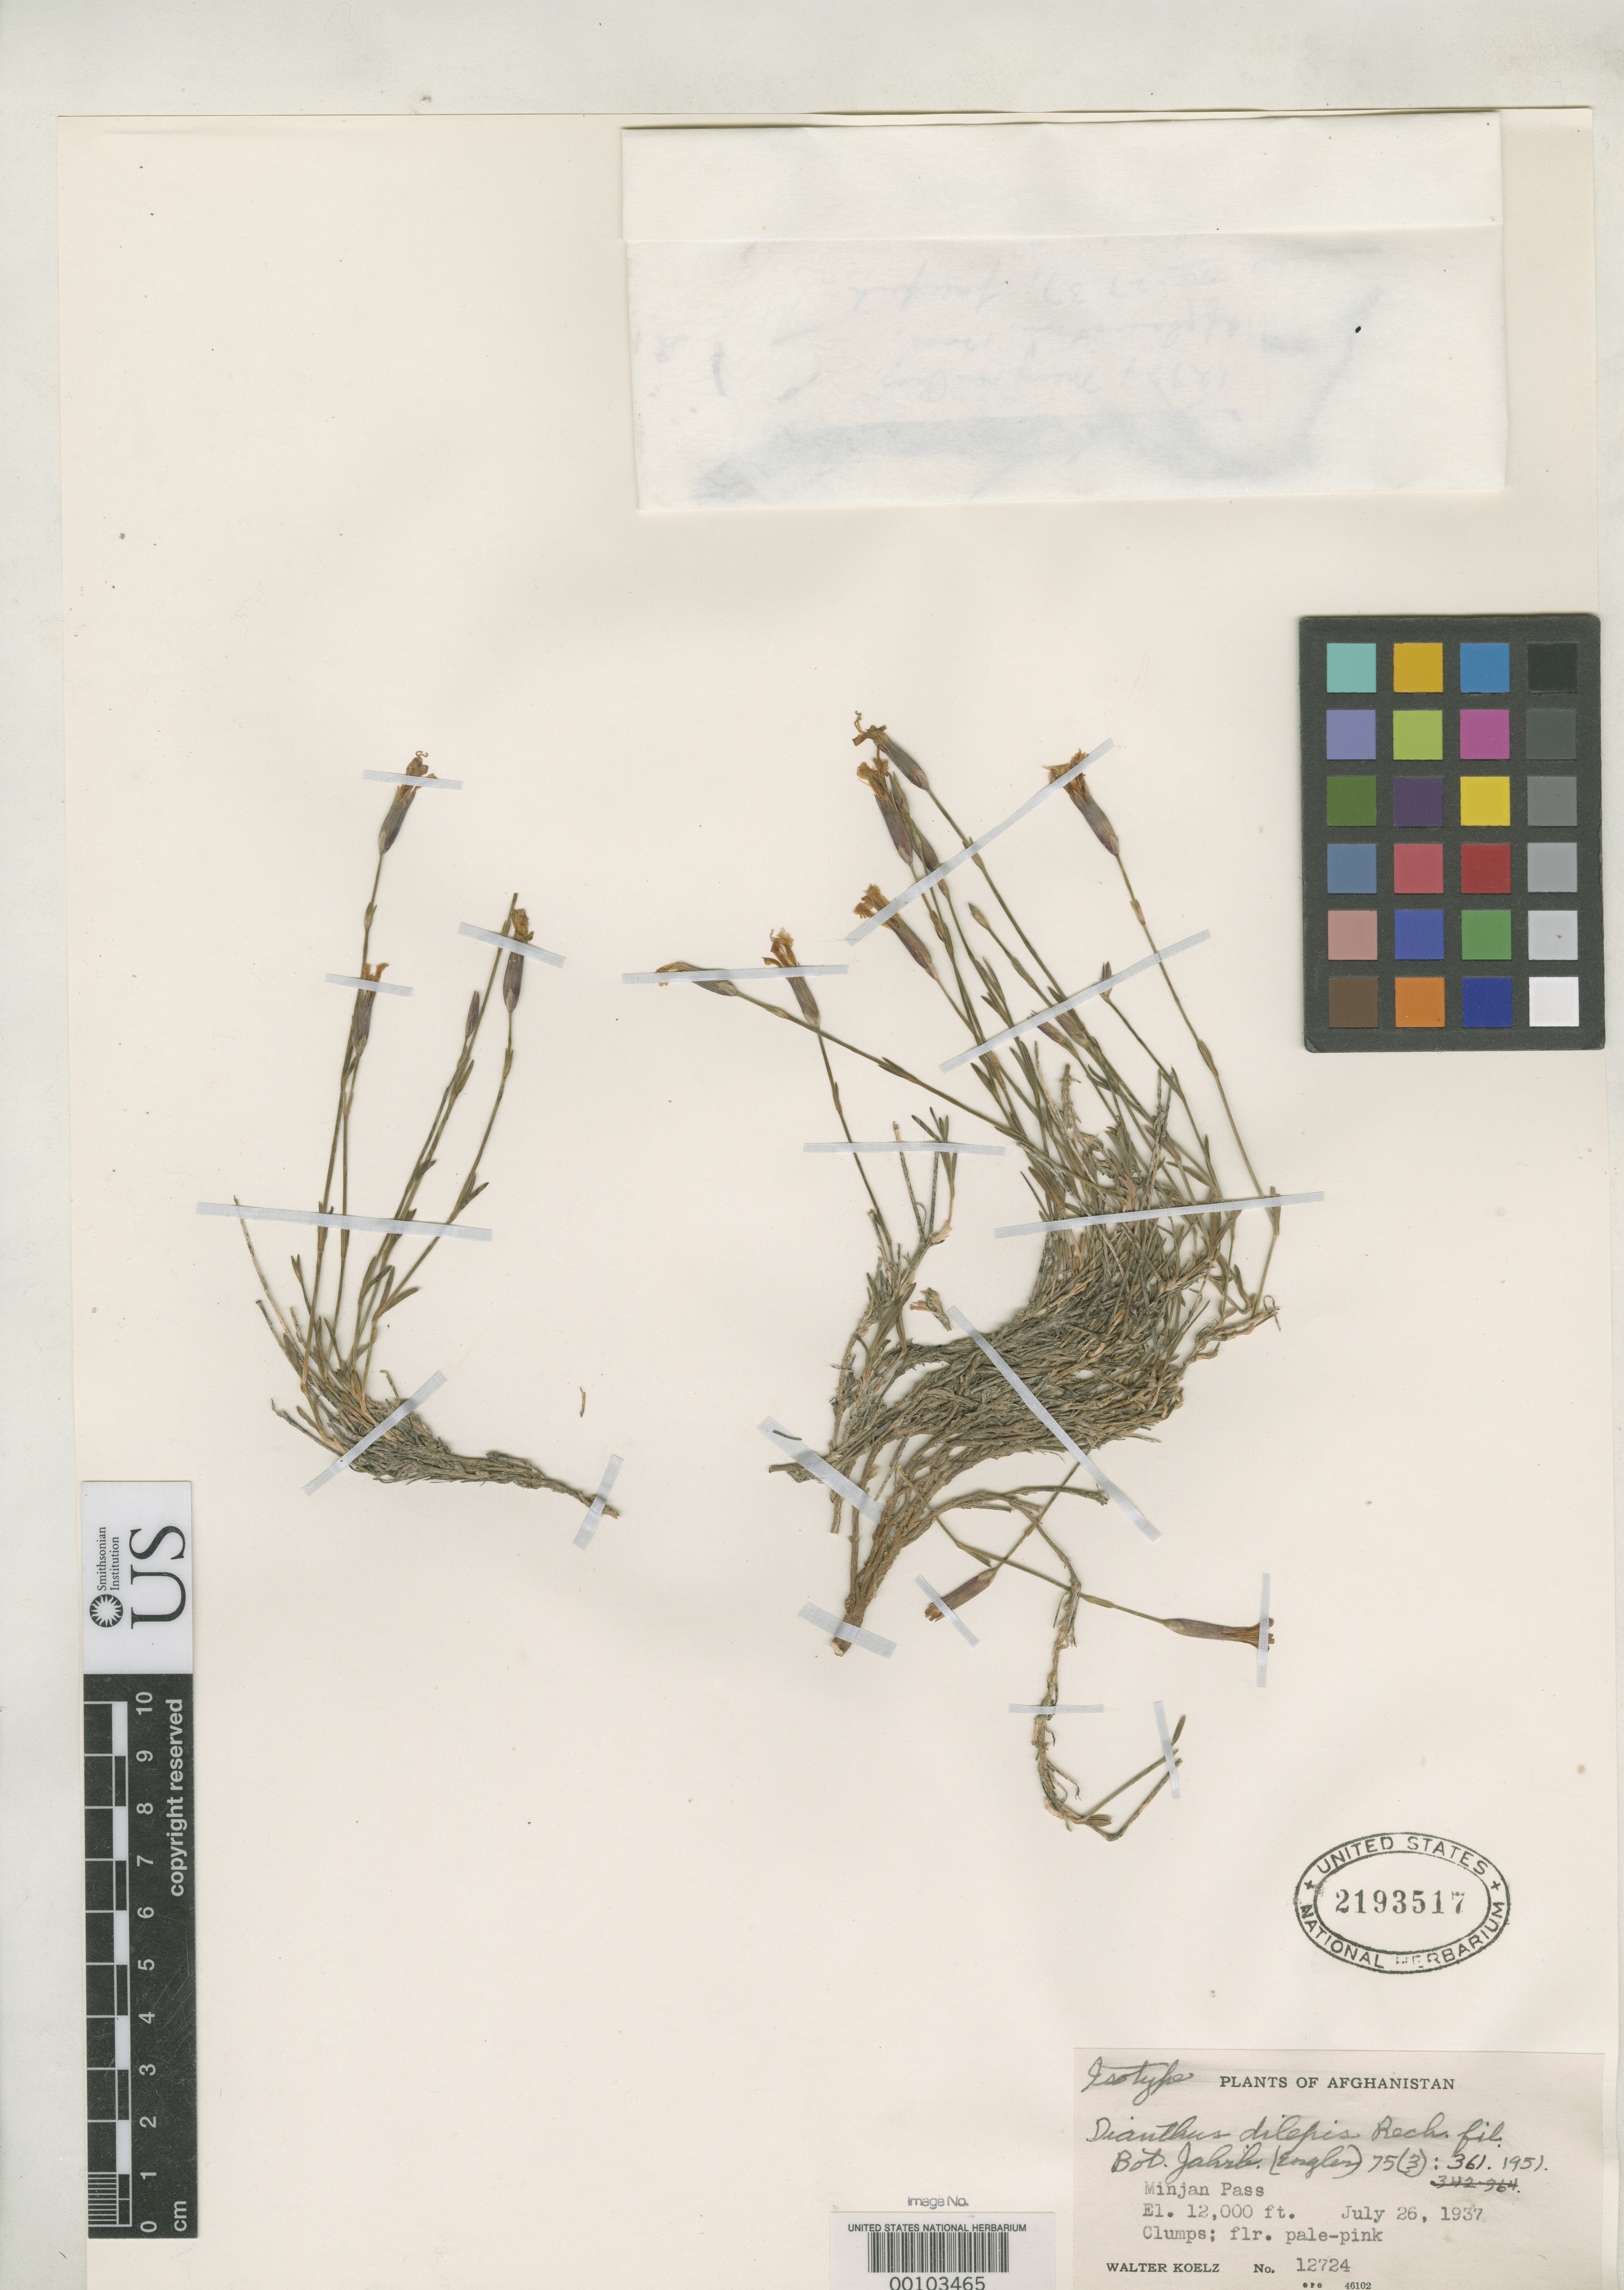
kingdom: Plantae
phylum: Tracheophyta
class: Magnoliopsida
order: Caryophyllales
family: Caryophyllaceae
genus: Dianthus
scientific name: Dianthus dilepsis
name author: Rech. f.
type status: Isotype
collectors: W. N. Koelz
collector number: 12724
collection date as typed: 26 Jul 1937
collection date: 1937-07-26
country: Afghanistan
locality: Minjan Pass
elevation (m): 3658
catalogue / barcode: US 2193517